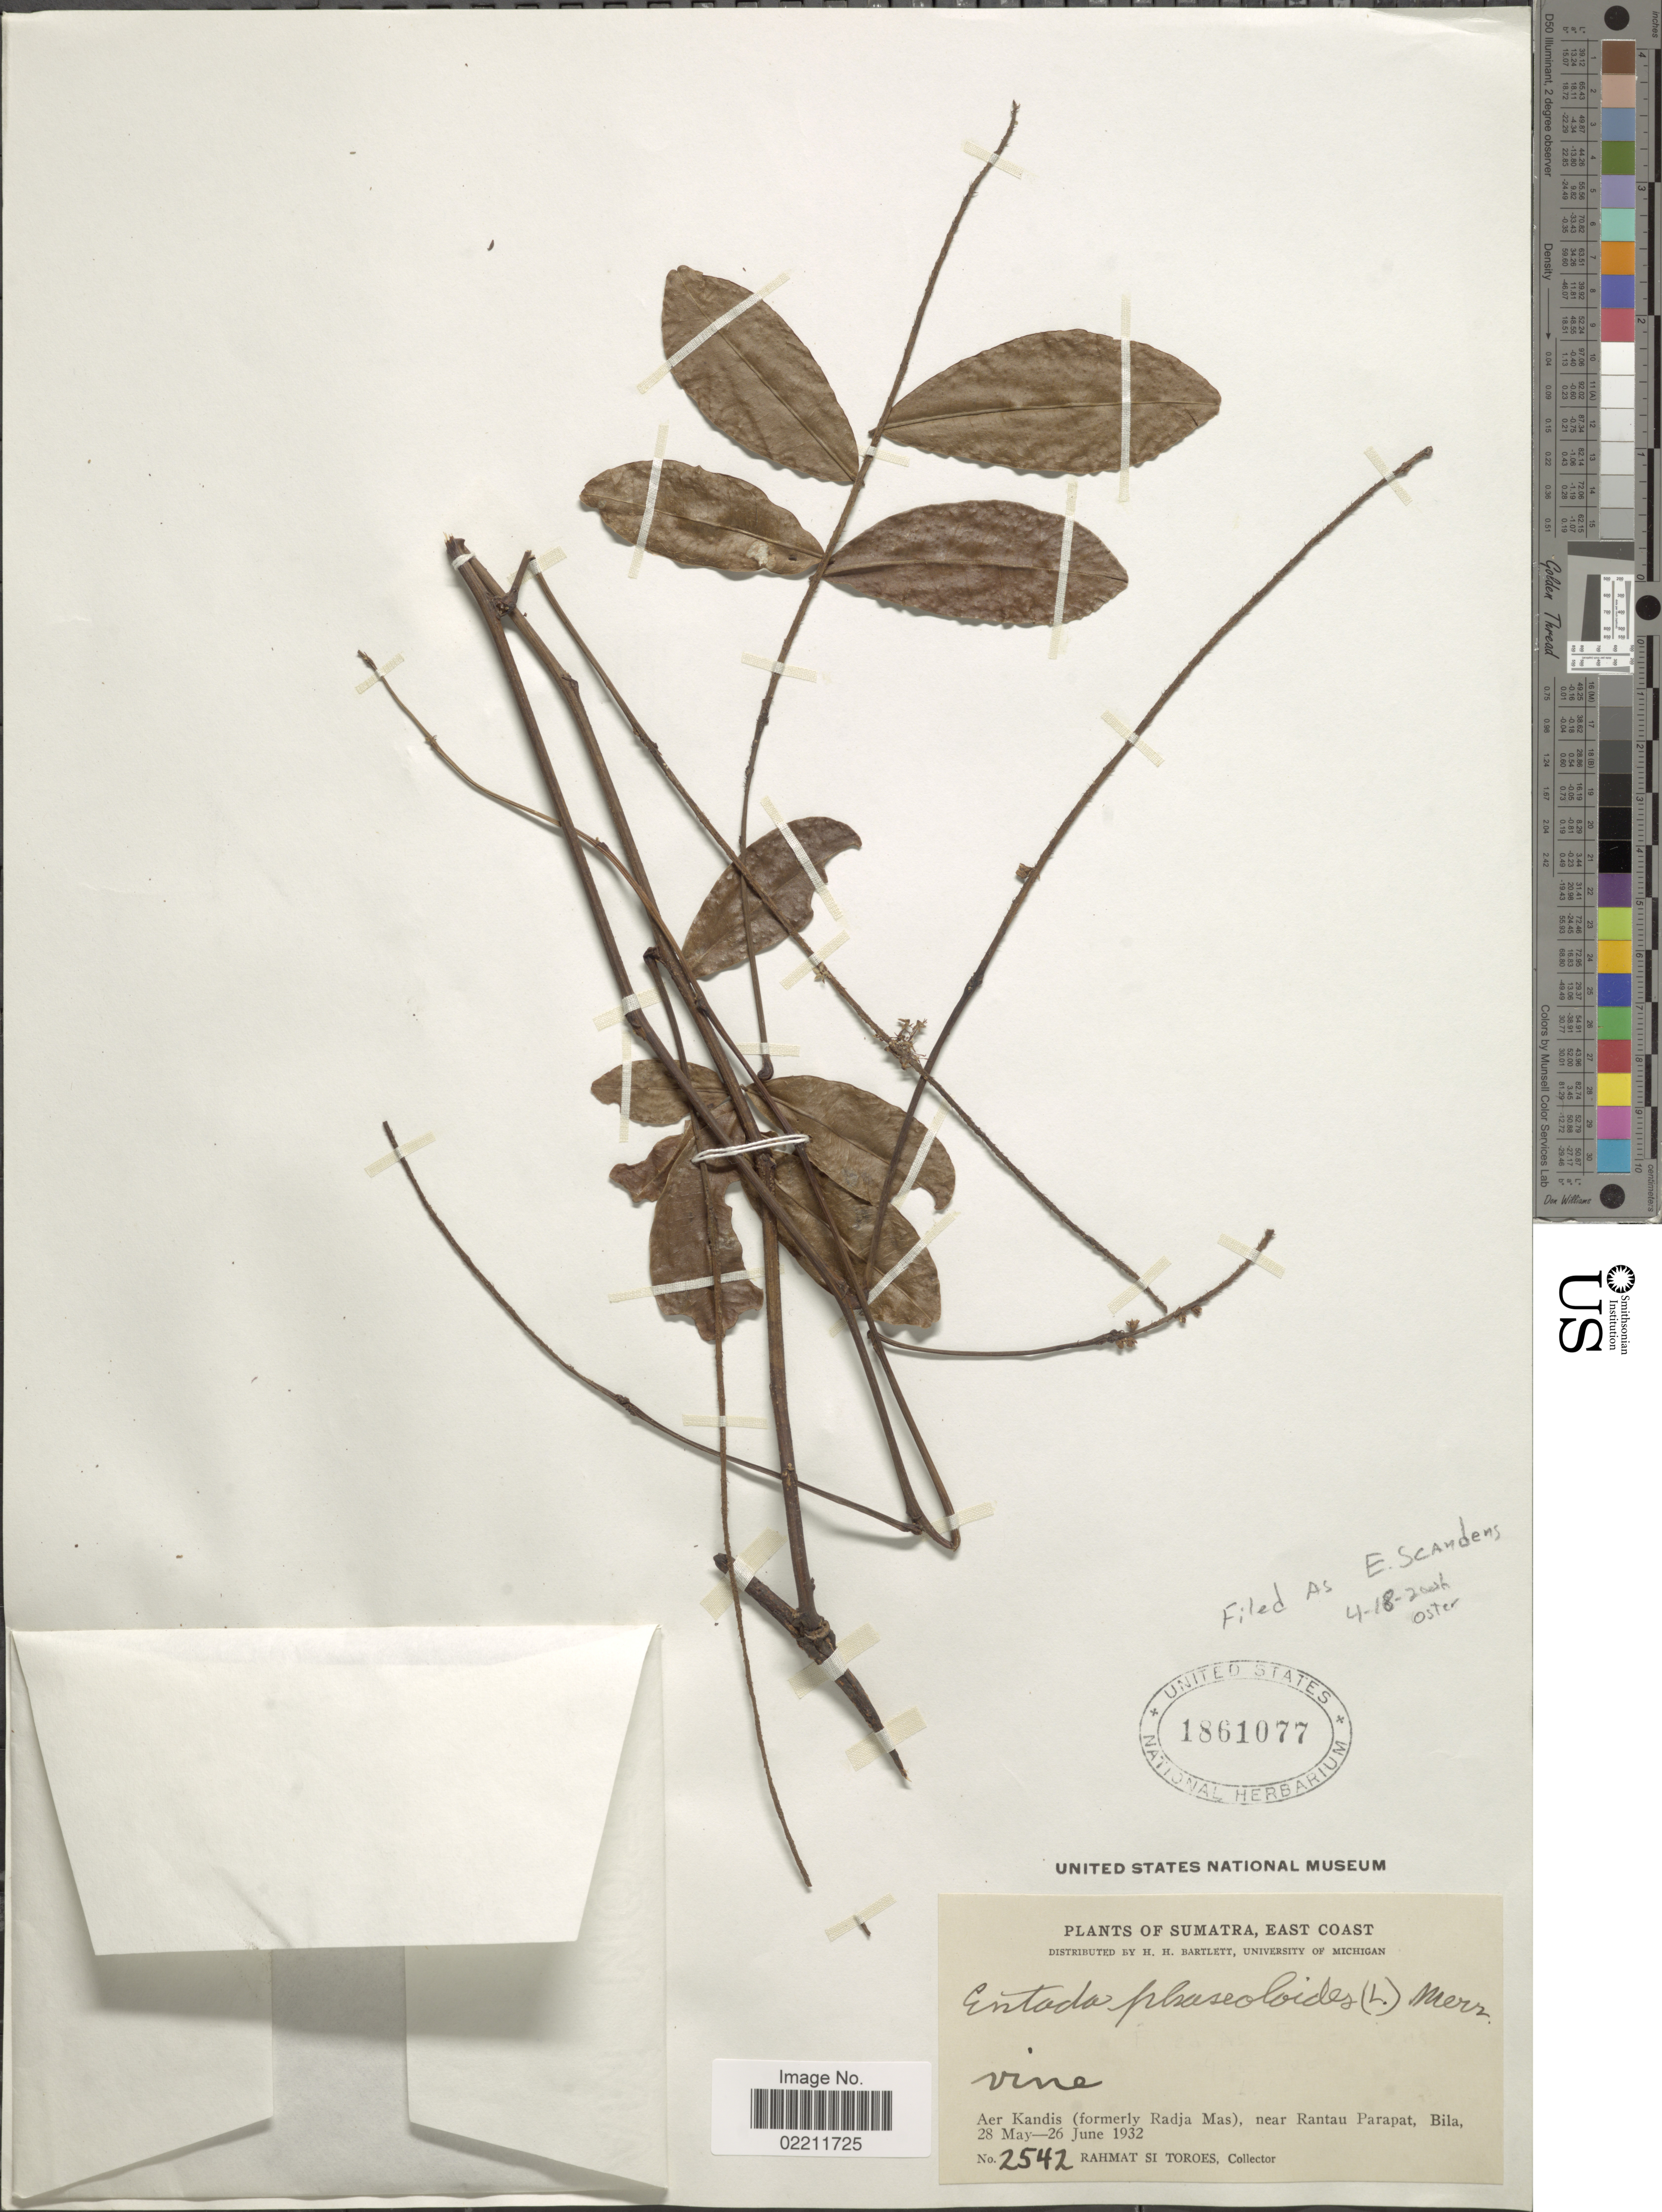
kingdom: Plantae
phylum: Tracheophyta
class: Magnoliopsida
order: Fabales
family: Fabaceae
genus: Entada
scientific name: Entada phaseoloides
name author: (L.) Merr.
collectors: Rahmat Si Boeea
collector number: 2542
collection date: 1932-05-28/1932-06-26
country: Indonesia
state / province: Sumatra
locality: Aer Kandis (formerly Radja Mas),near Rantau Parapat, Bila. Sumatra, East Coast.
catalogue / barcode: US 1861077